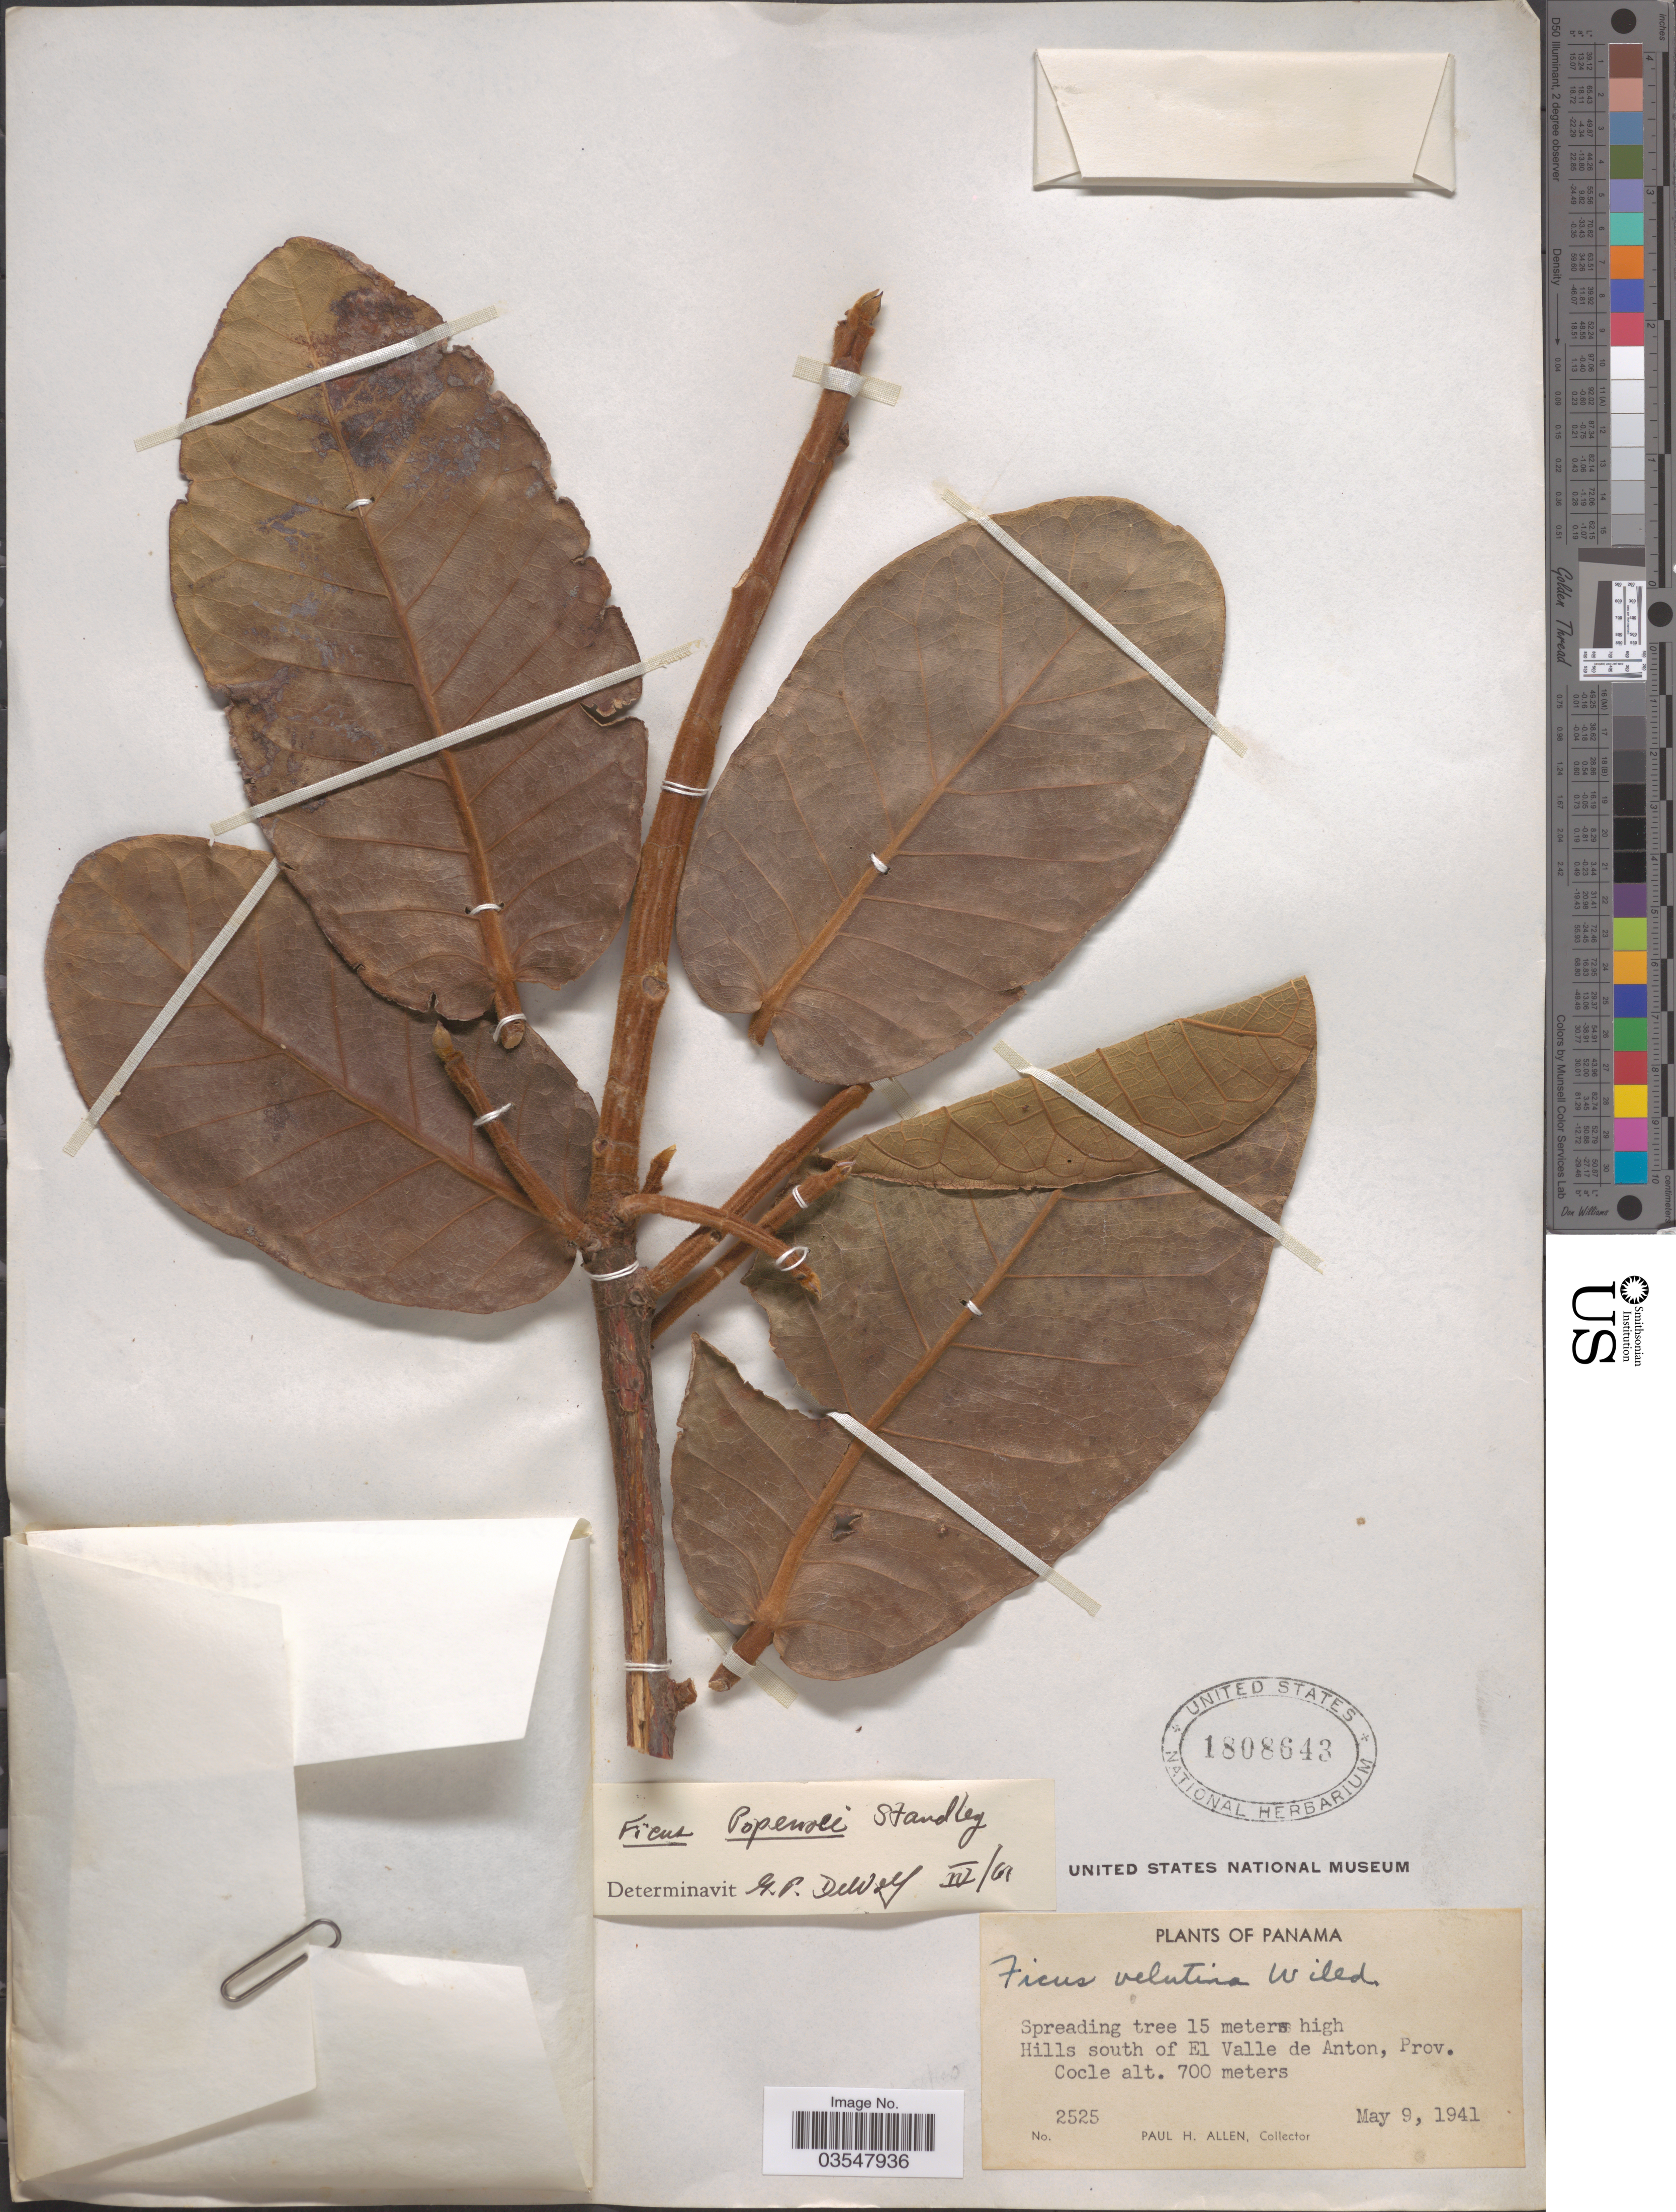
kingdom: Plantae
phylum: Tracheophyta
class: Magnoliopsida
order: Rosales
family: Moraceae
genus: Ficus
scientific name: Ficus popenoei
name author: Standl.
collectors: P. H. Allen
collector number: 2525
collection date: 1941-05-09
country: Panama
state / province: Cocle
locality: Hills south of El Valle de Anton.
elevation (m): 700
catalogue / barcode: US 1808643